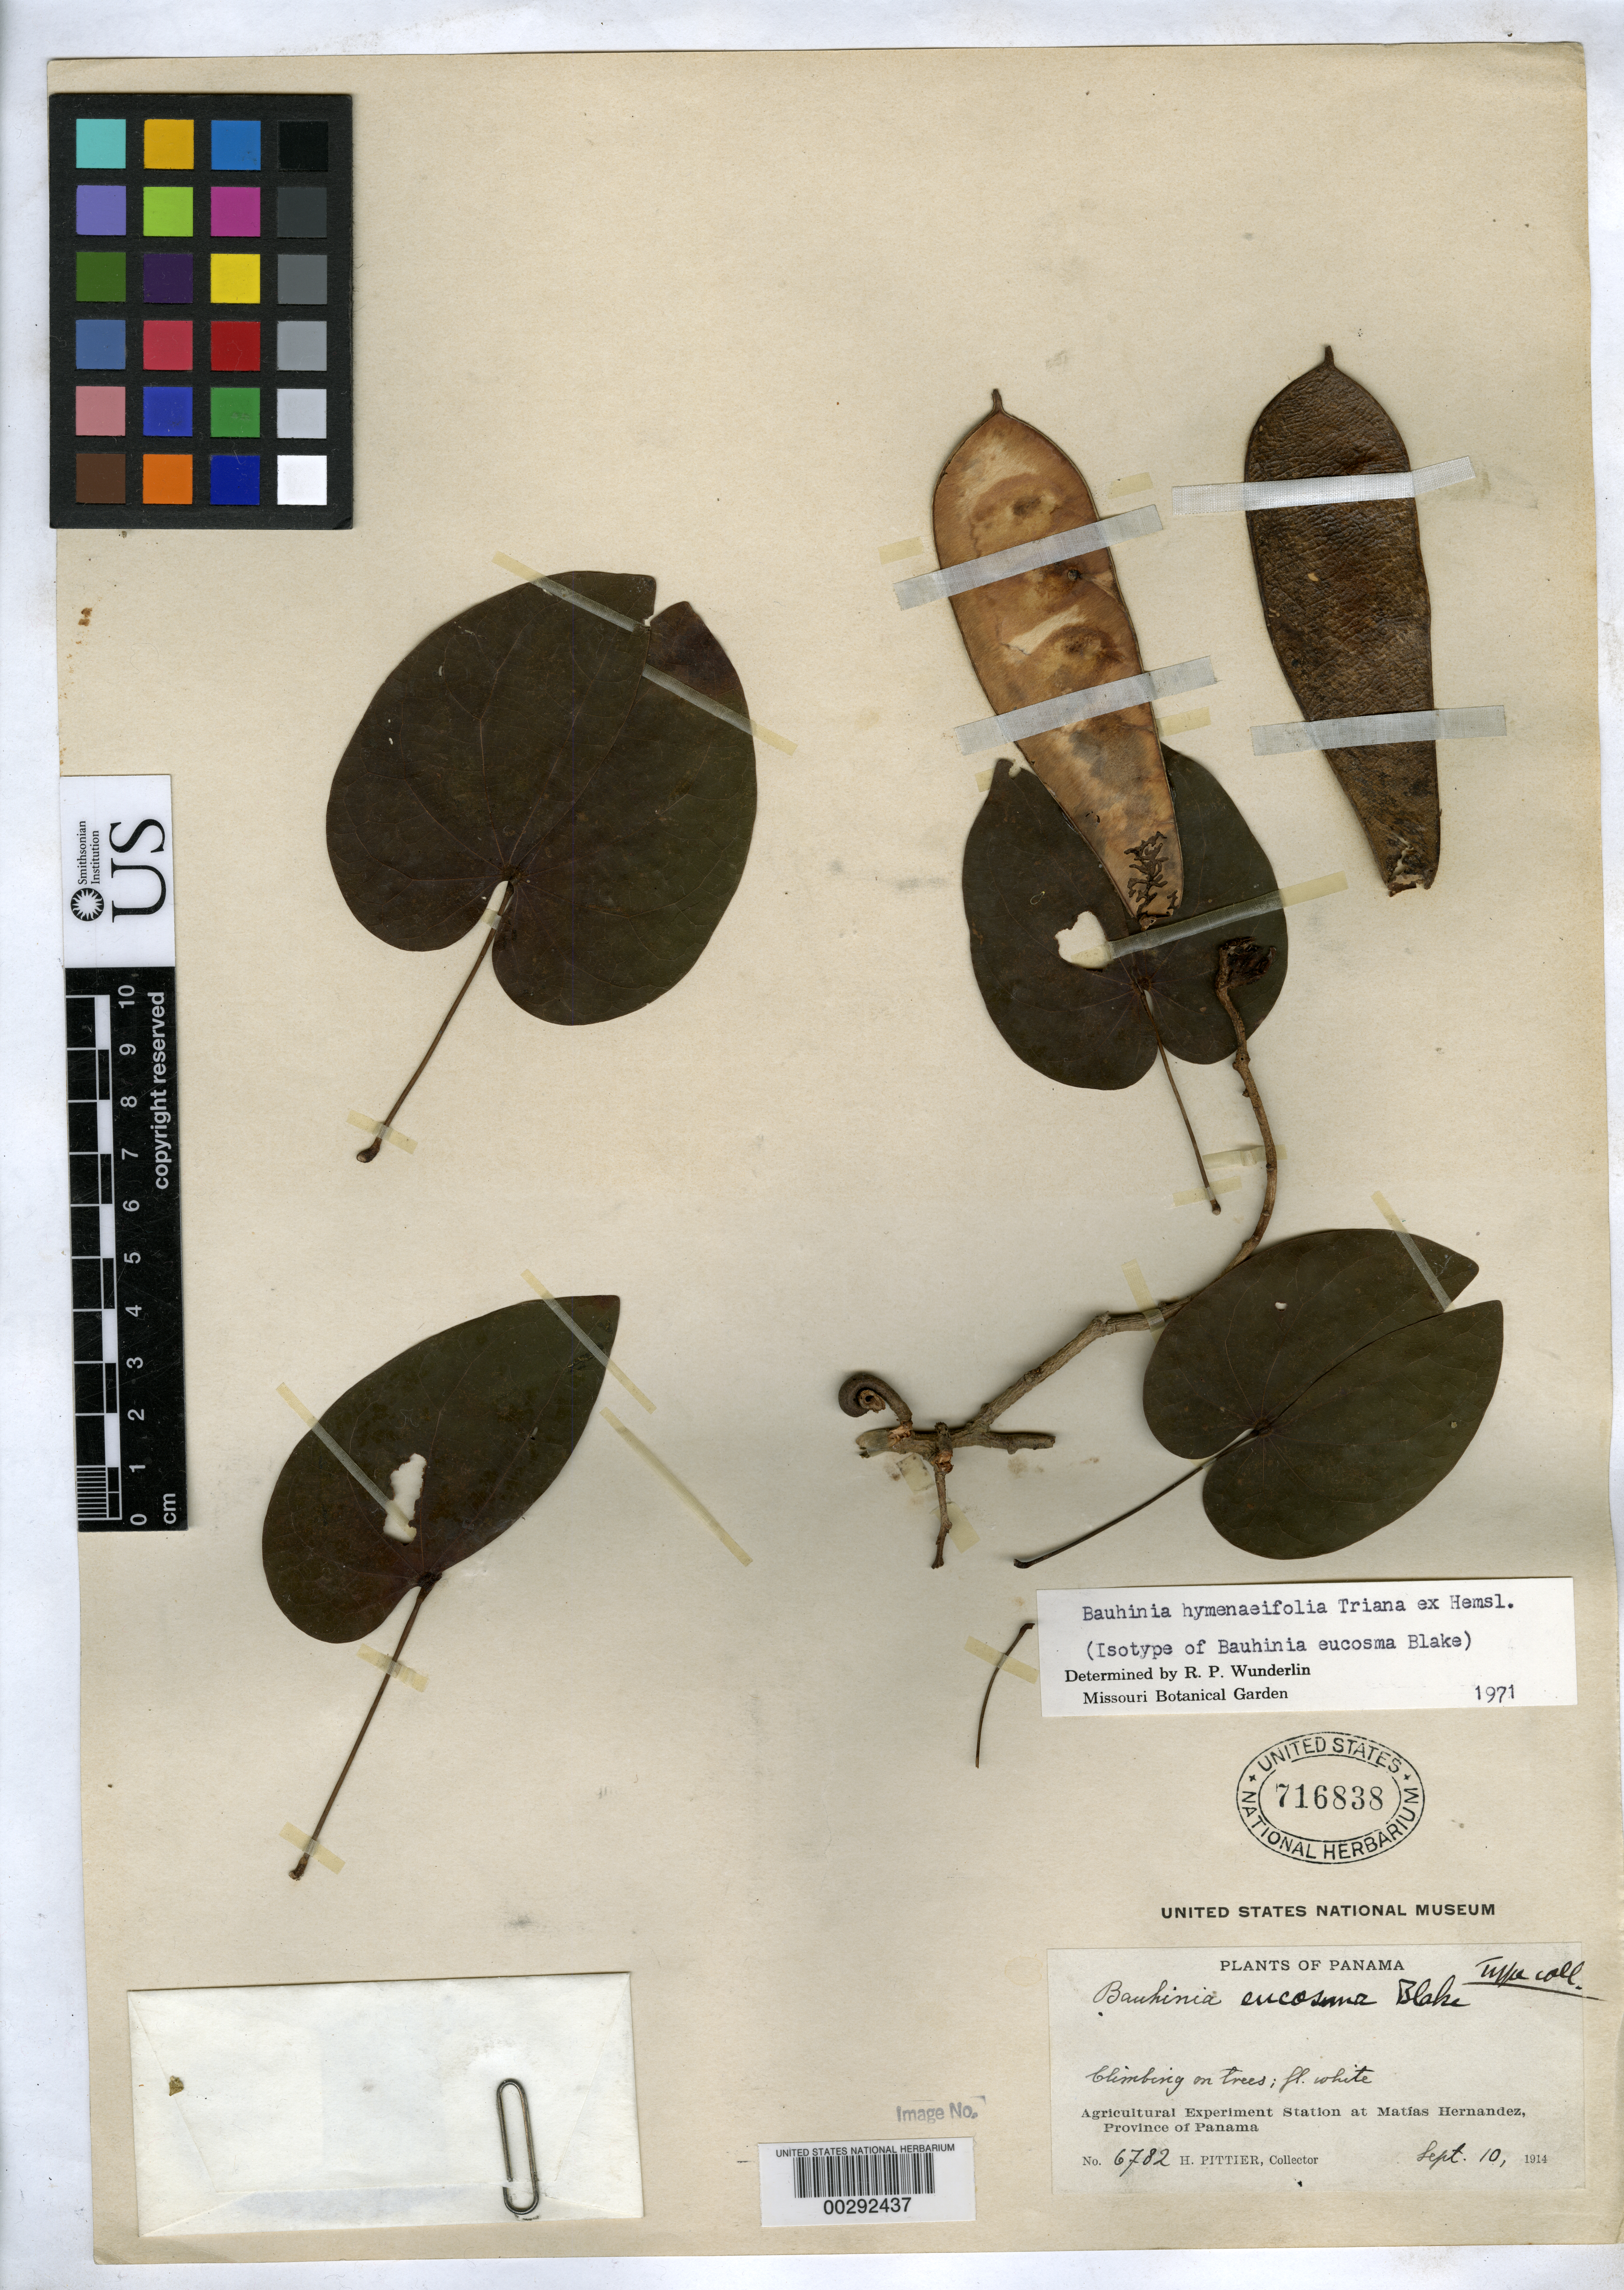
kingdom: Plantae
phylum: Tracheophyta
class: Magnoliopsida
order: Fabales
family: Fabaceae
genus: Bauhinia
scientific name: Bauhinia eucosma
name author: S.F. Blake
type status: Isotype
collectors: H. F. Pittier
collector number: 6782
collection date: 1914-09-10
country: Panama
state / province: Panamá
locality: Matias Hernandez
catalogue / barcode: US 716838